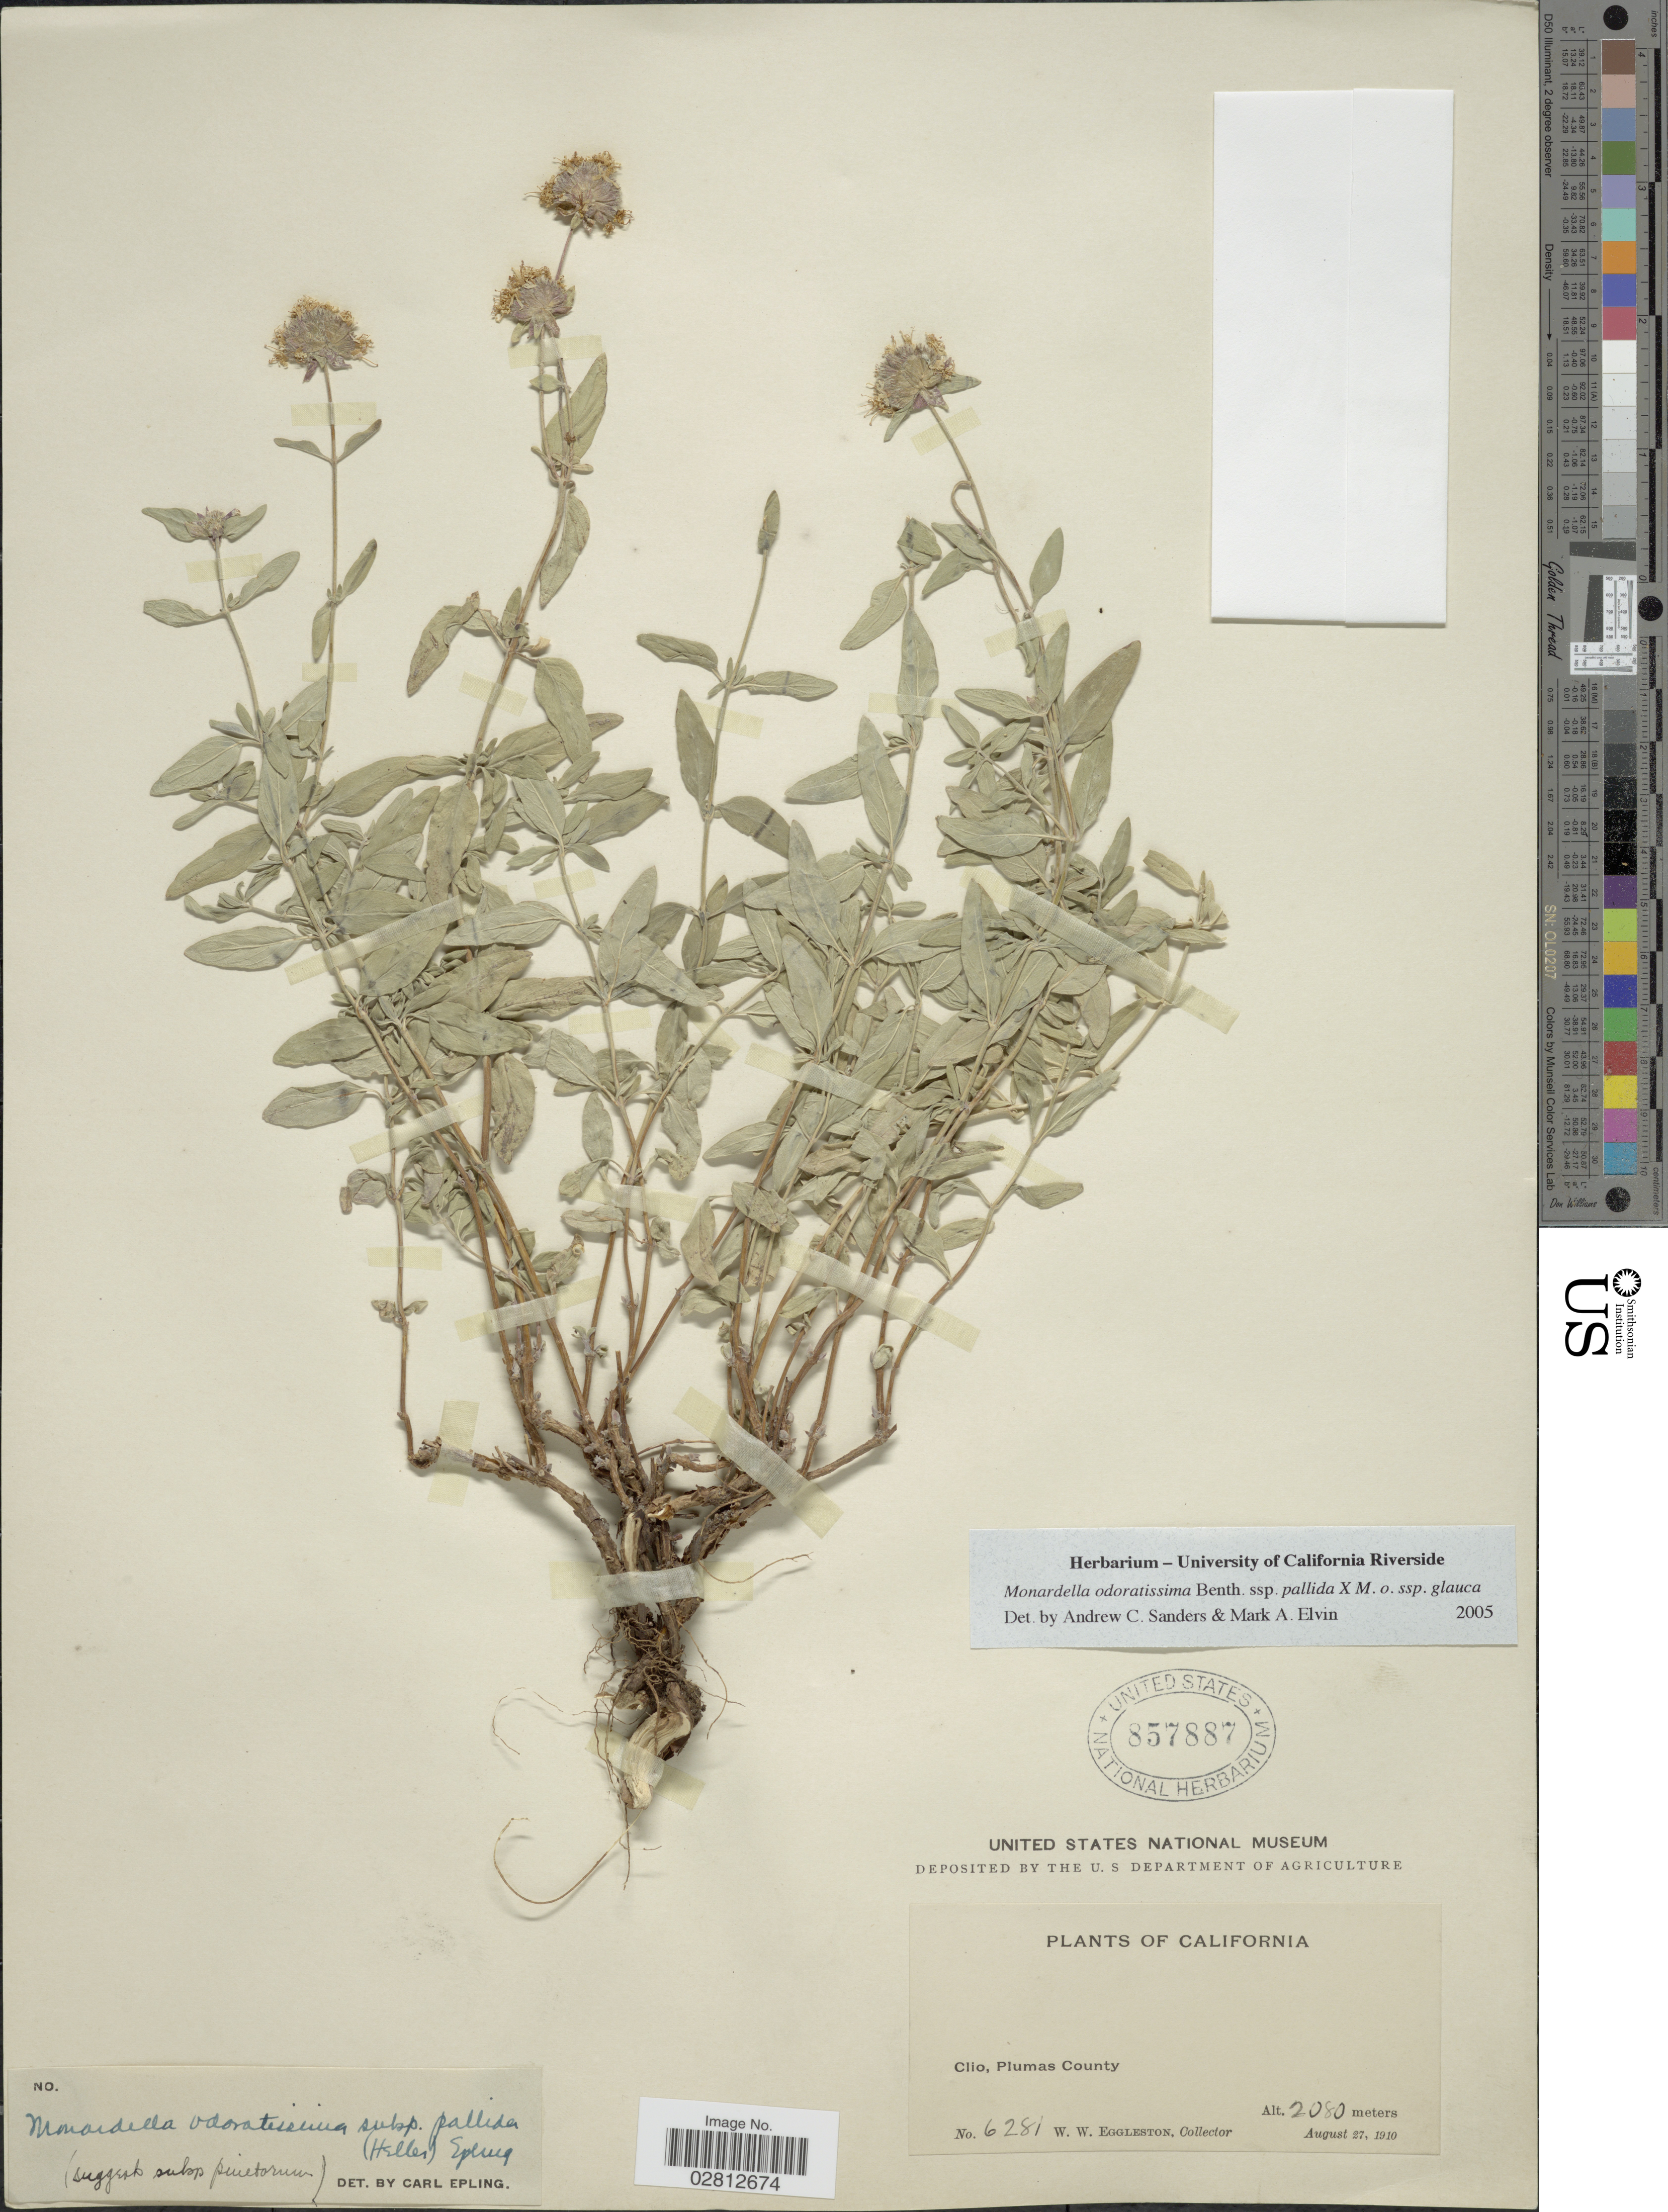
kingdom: Plantae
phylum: Tracheophyta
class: Magnoliopsida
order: Lamiales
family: Lamiaceae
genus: Monardella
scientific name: Monardella odoratissima subsp. pallida x M. odoratissima subsp. obispoensis (Hoover) Brunell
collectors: W. W. Eggleston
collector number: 6281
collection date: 1910-08-27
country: United States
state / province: California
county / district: Plumas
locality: Clio, Plumas County.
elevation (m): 2080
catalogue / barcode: US 857887